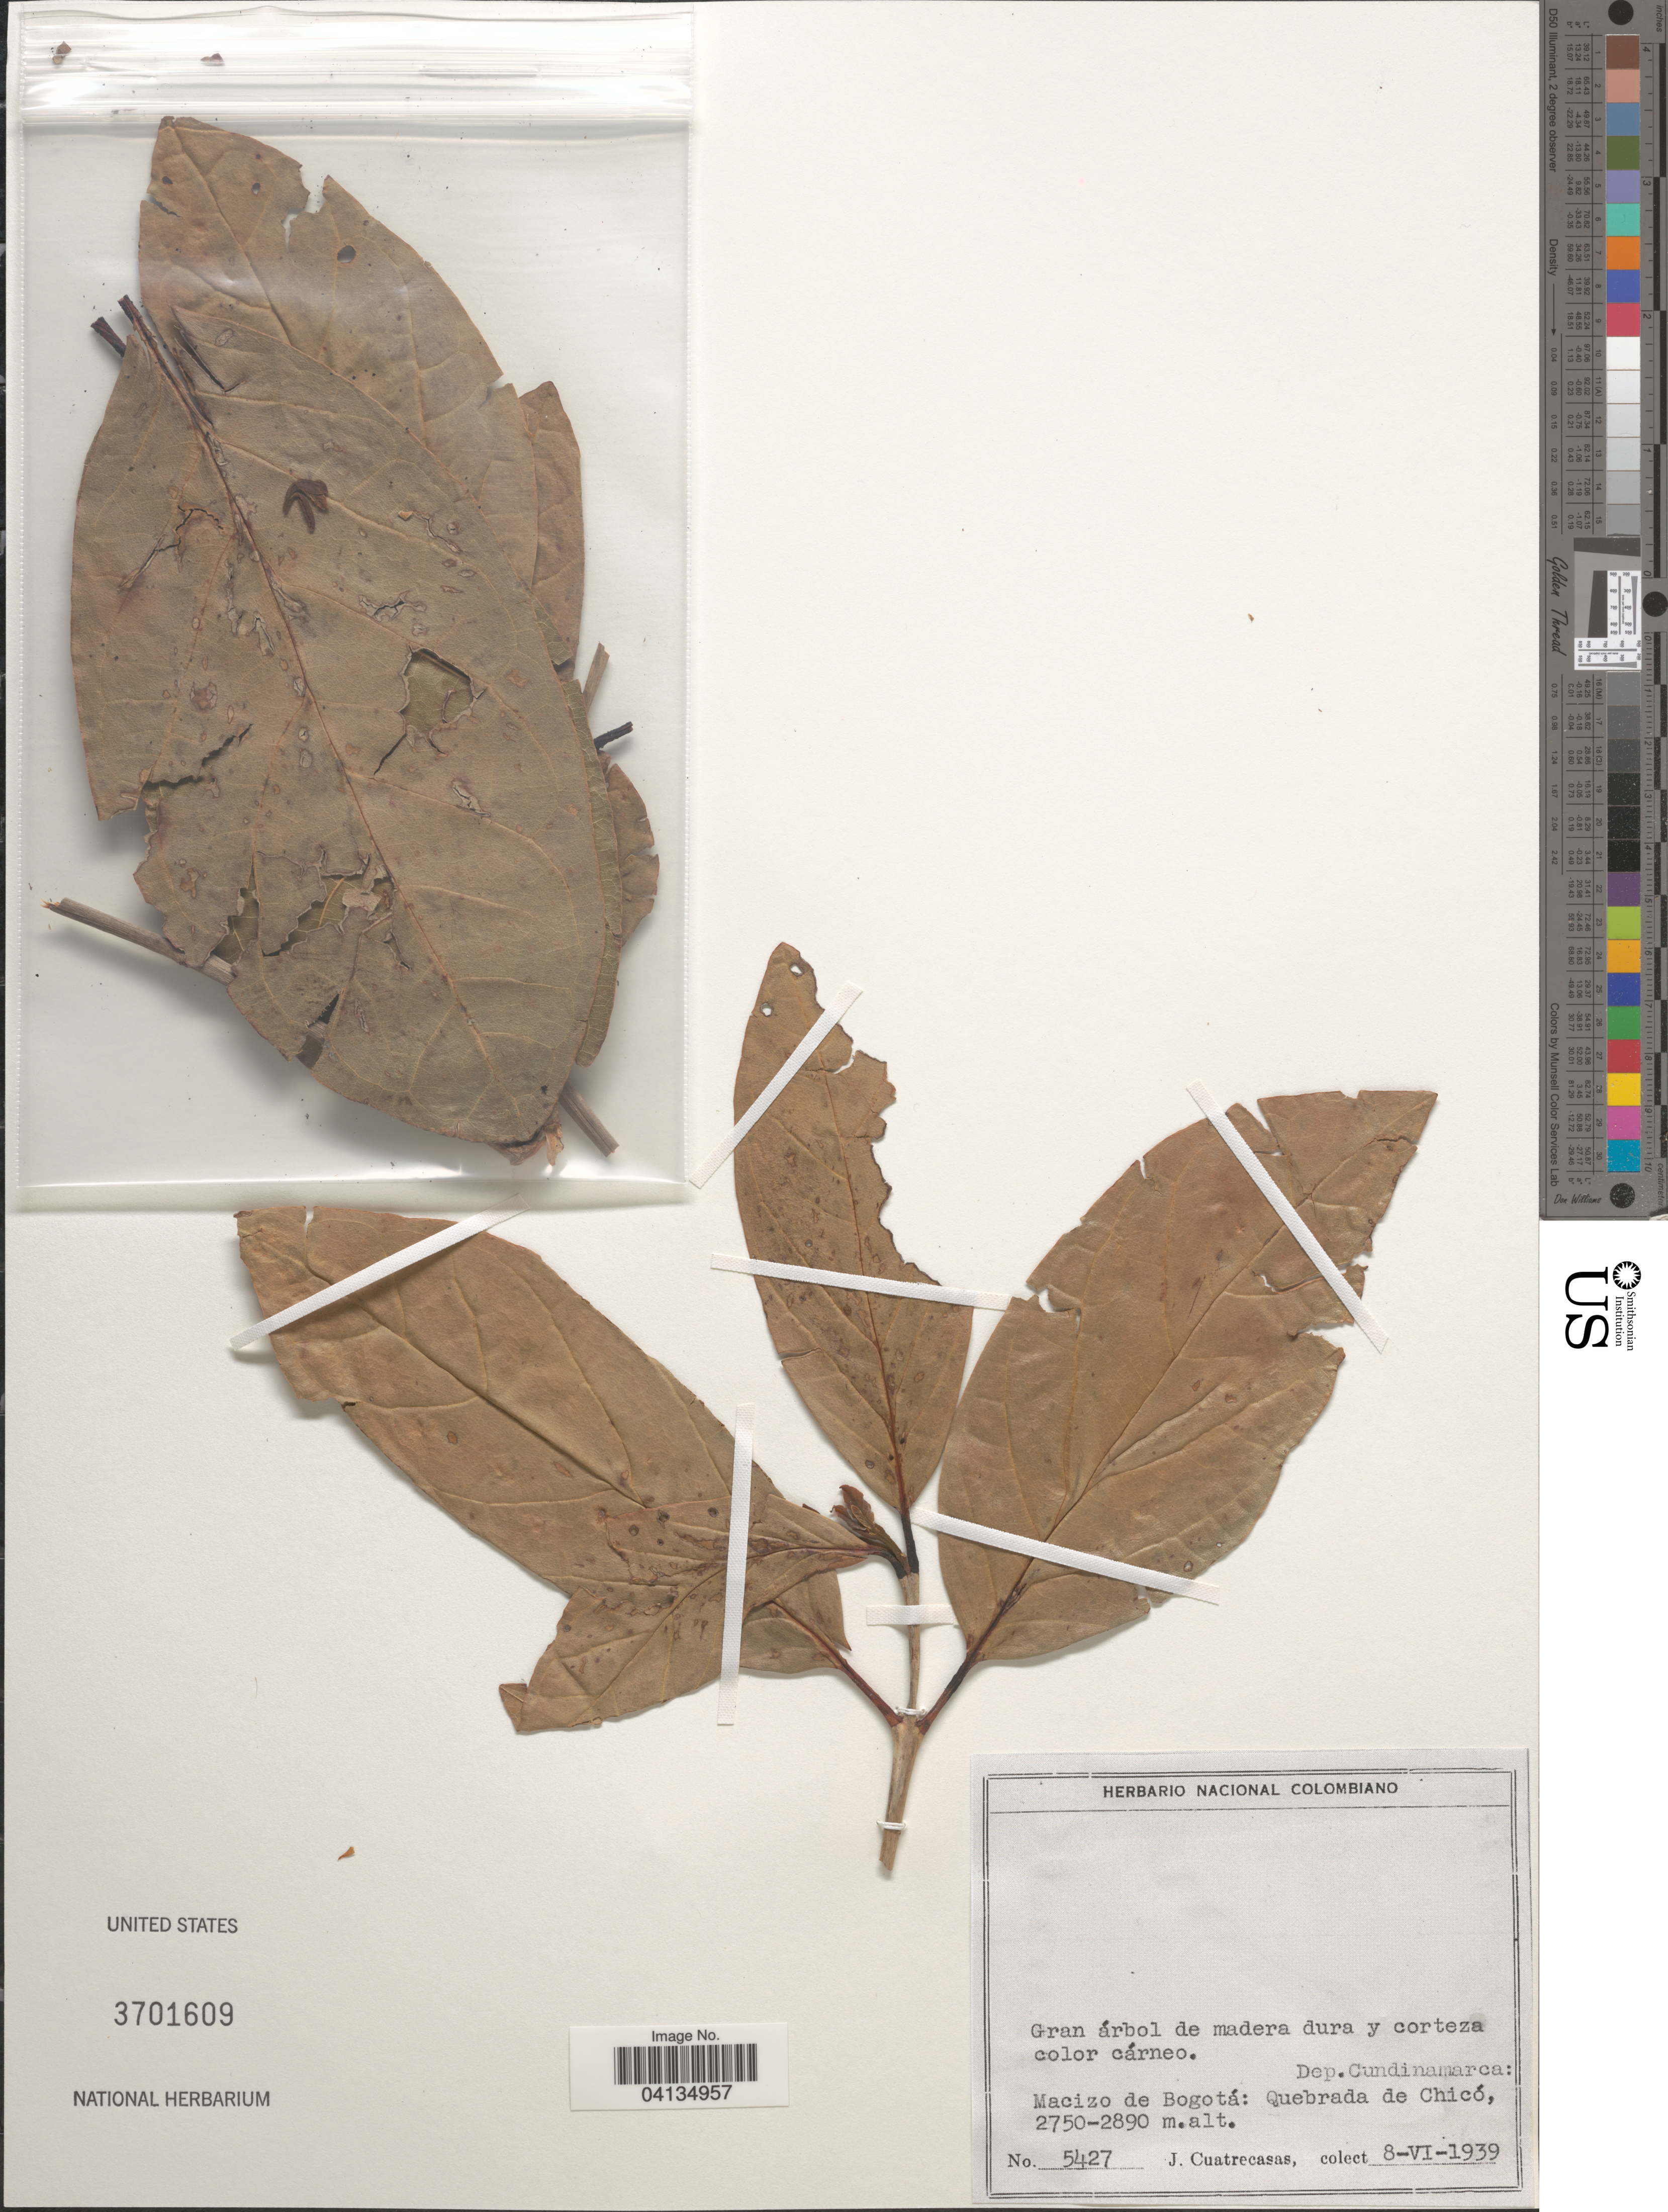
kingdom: Plantae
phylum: Tracheophyta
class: Magnoliopsida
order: Lamiales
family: Oleaceae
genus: Chionanthus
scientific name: Chionanthus sp.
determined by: Rivera D., O.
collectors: J. Cuatrecasas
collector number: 5427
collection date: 1939-06-08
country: Colombia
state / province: Cundinamarca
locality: Dep. Cundinamarca: Macizo de Bogotá: Quebrada de Chicó.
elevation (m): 2750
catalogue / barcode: US 3701609